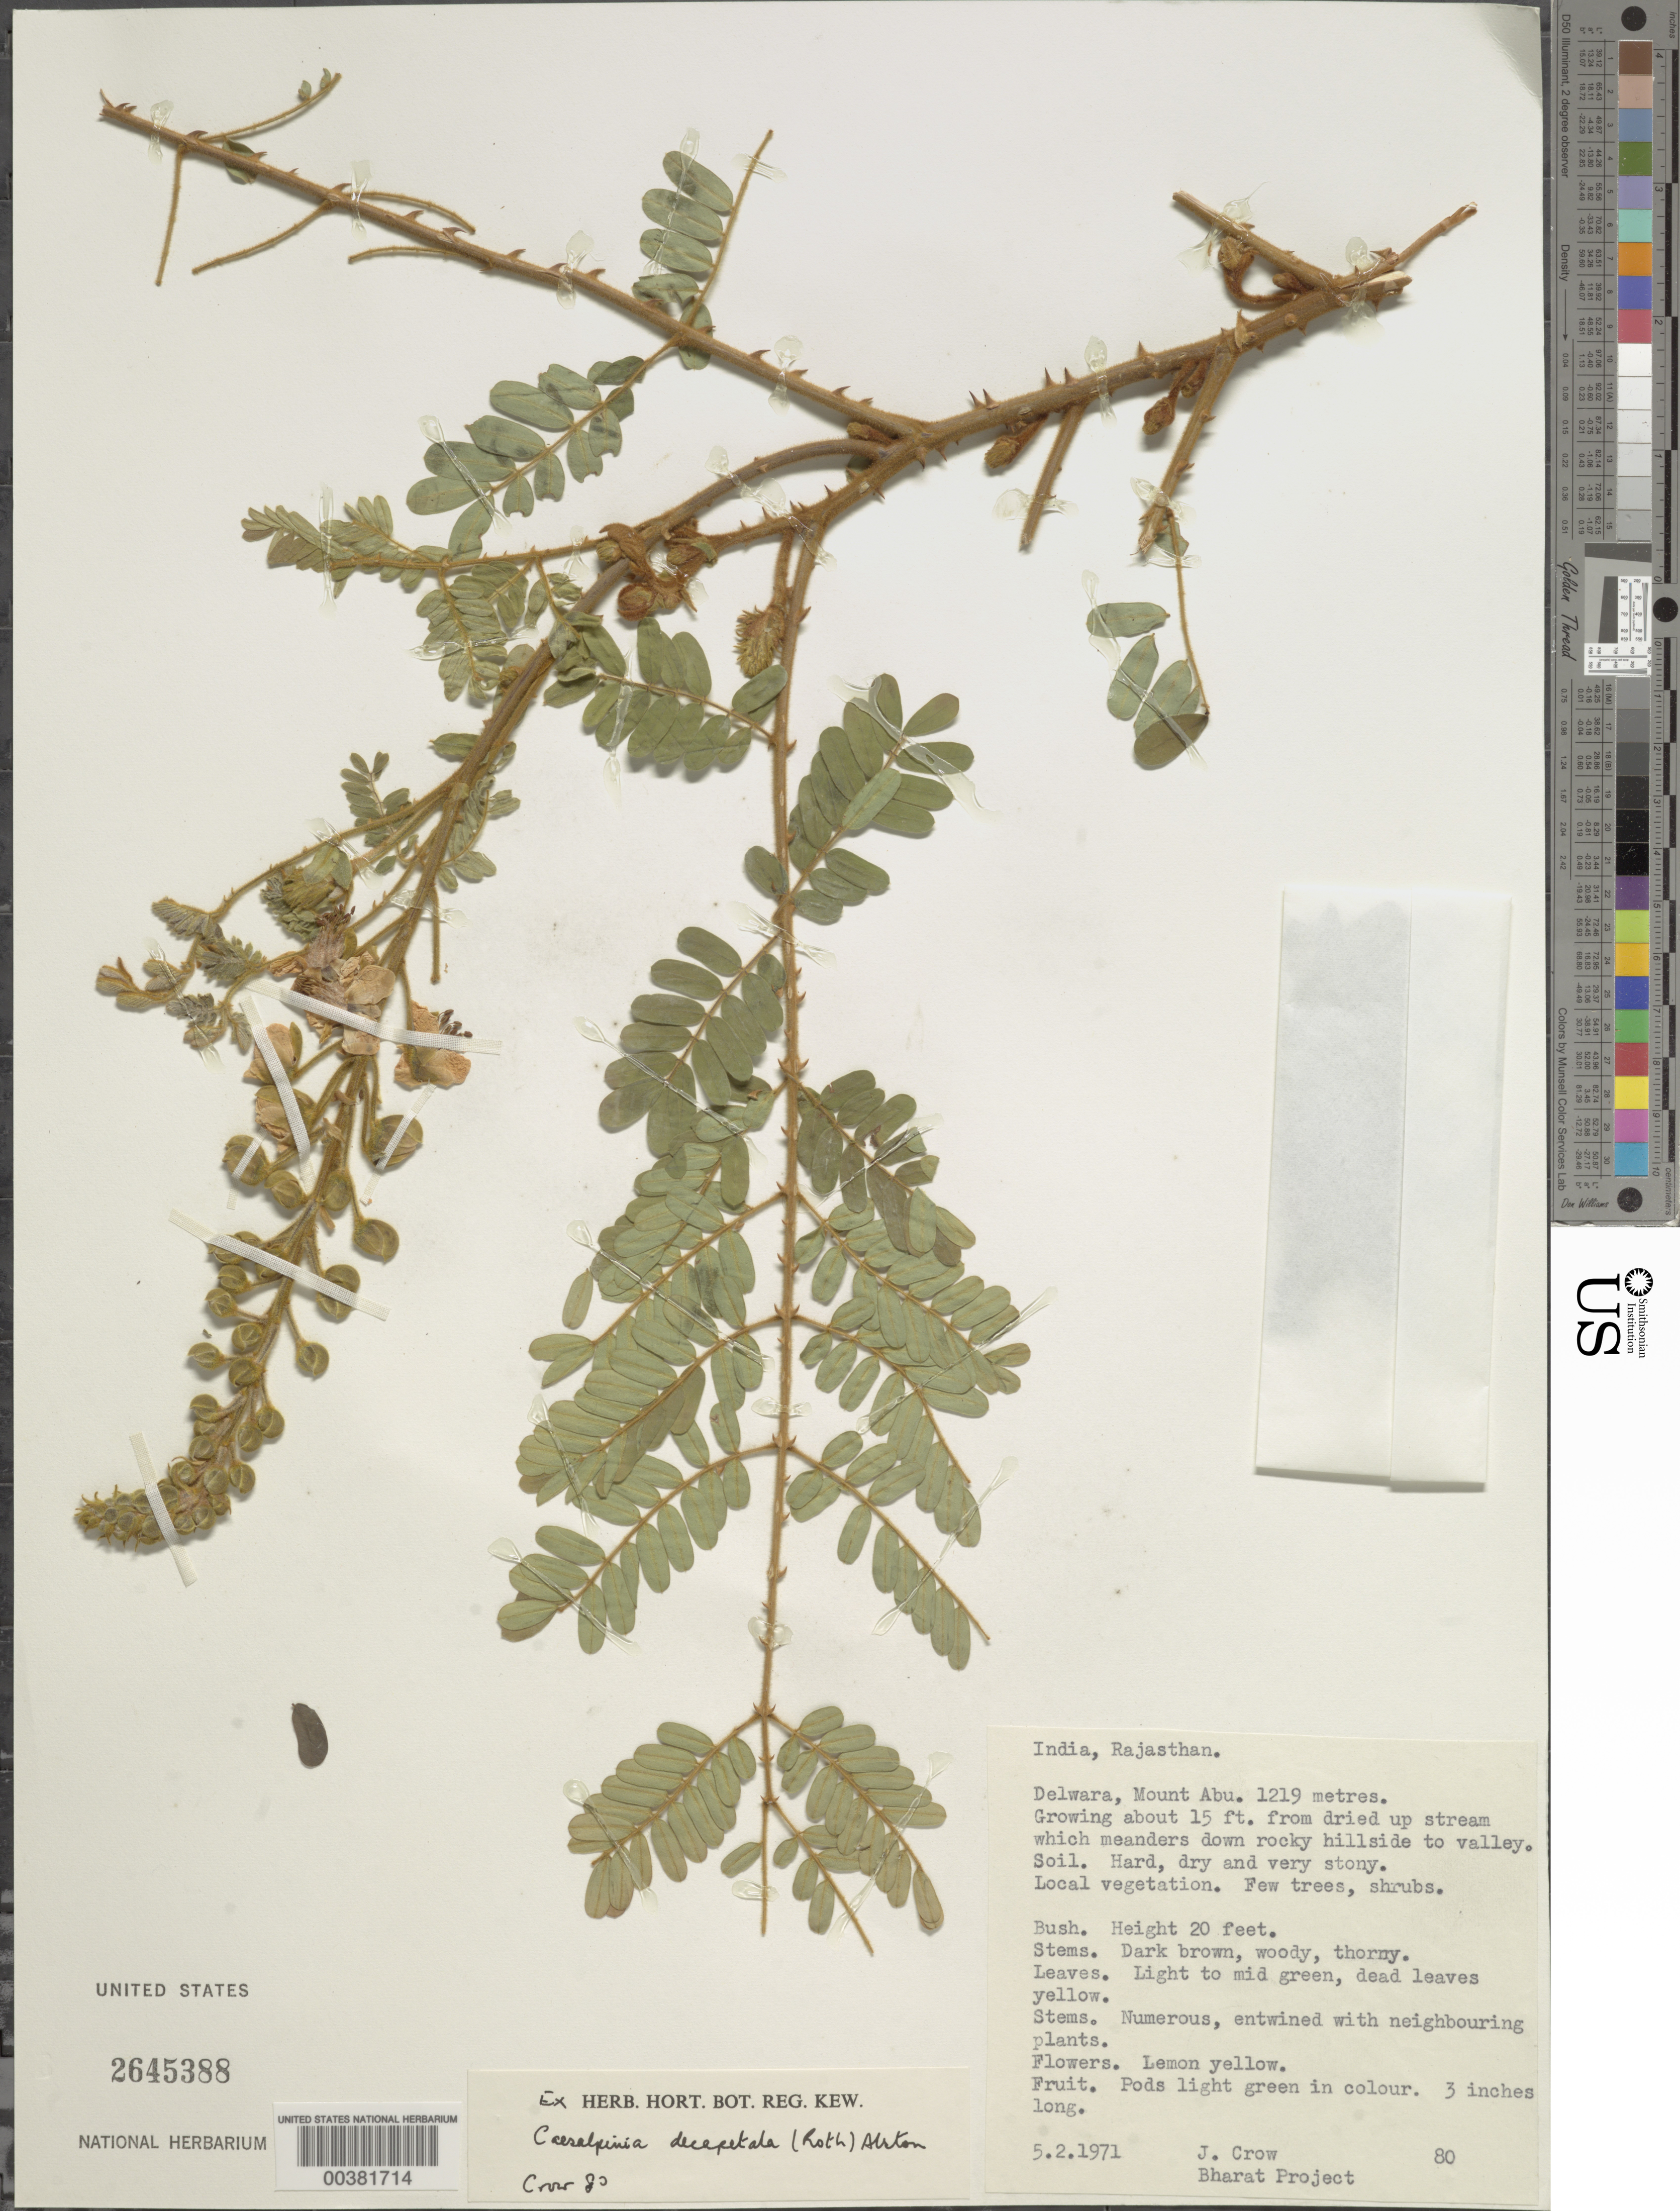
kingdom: Plantae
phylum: Tracheophyta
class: Magnoliopsida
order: Fabales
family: Fabaceae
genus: Biancaea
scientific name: Biancaea decapetala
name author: (Roth) O. Deg.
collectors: J. Crow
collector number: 80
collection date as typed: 05 Feb 1971 or 05 May 1971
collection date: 1971-02-05 or 1971-05-05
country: India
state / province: Rajasthan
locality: Mount abu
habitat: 15 f from dried up stream which meanders down rocky hillside to valley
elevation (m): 1219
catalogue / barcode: US 2645388